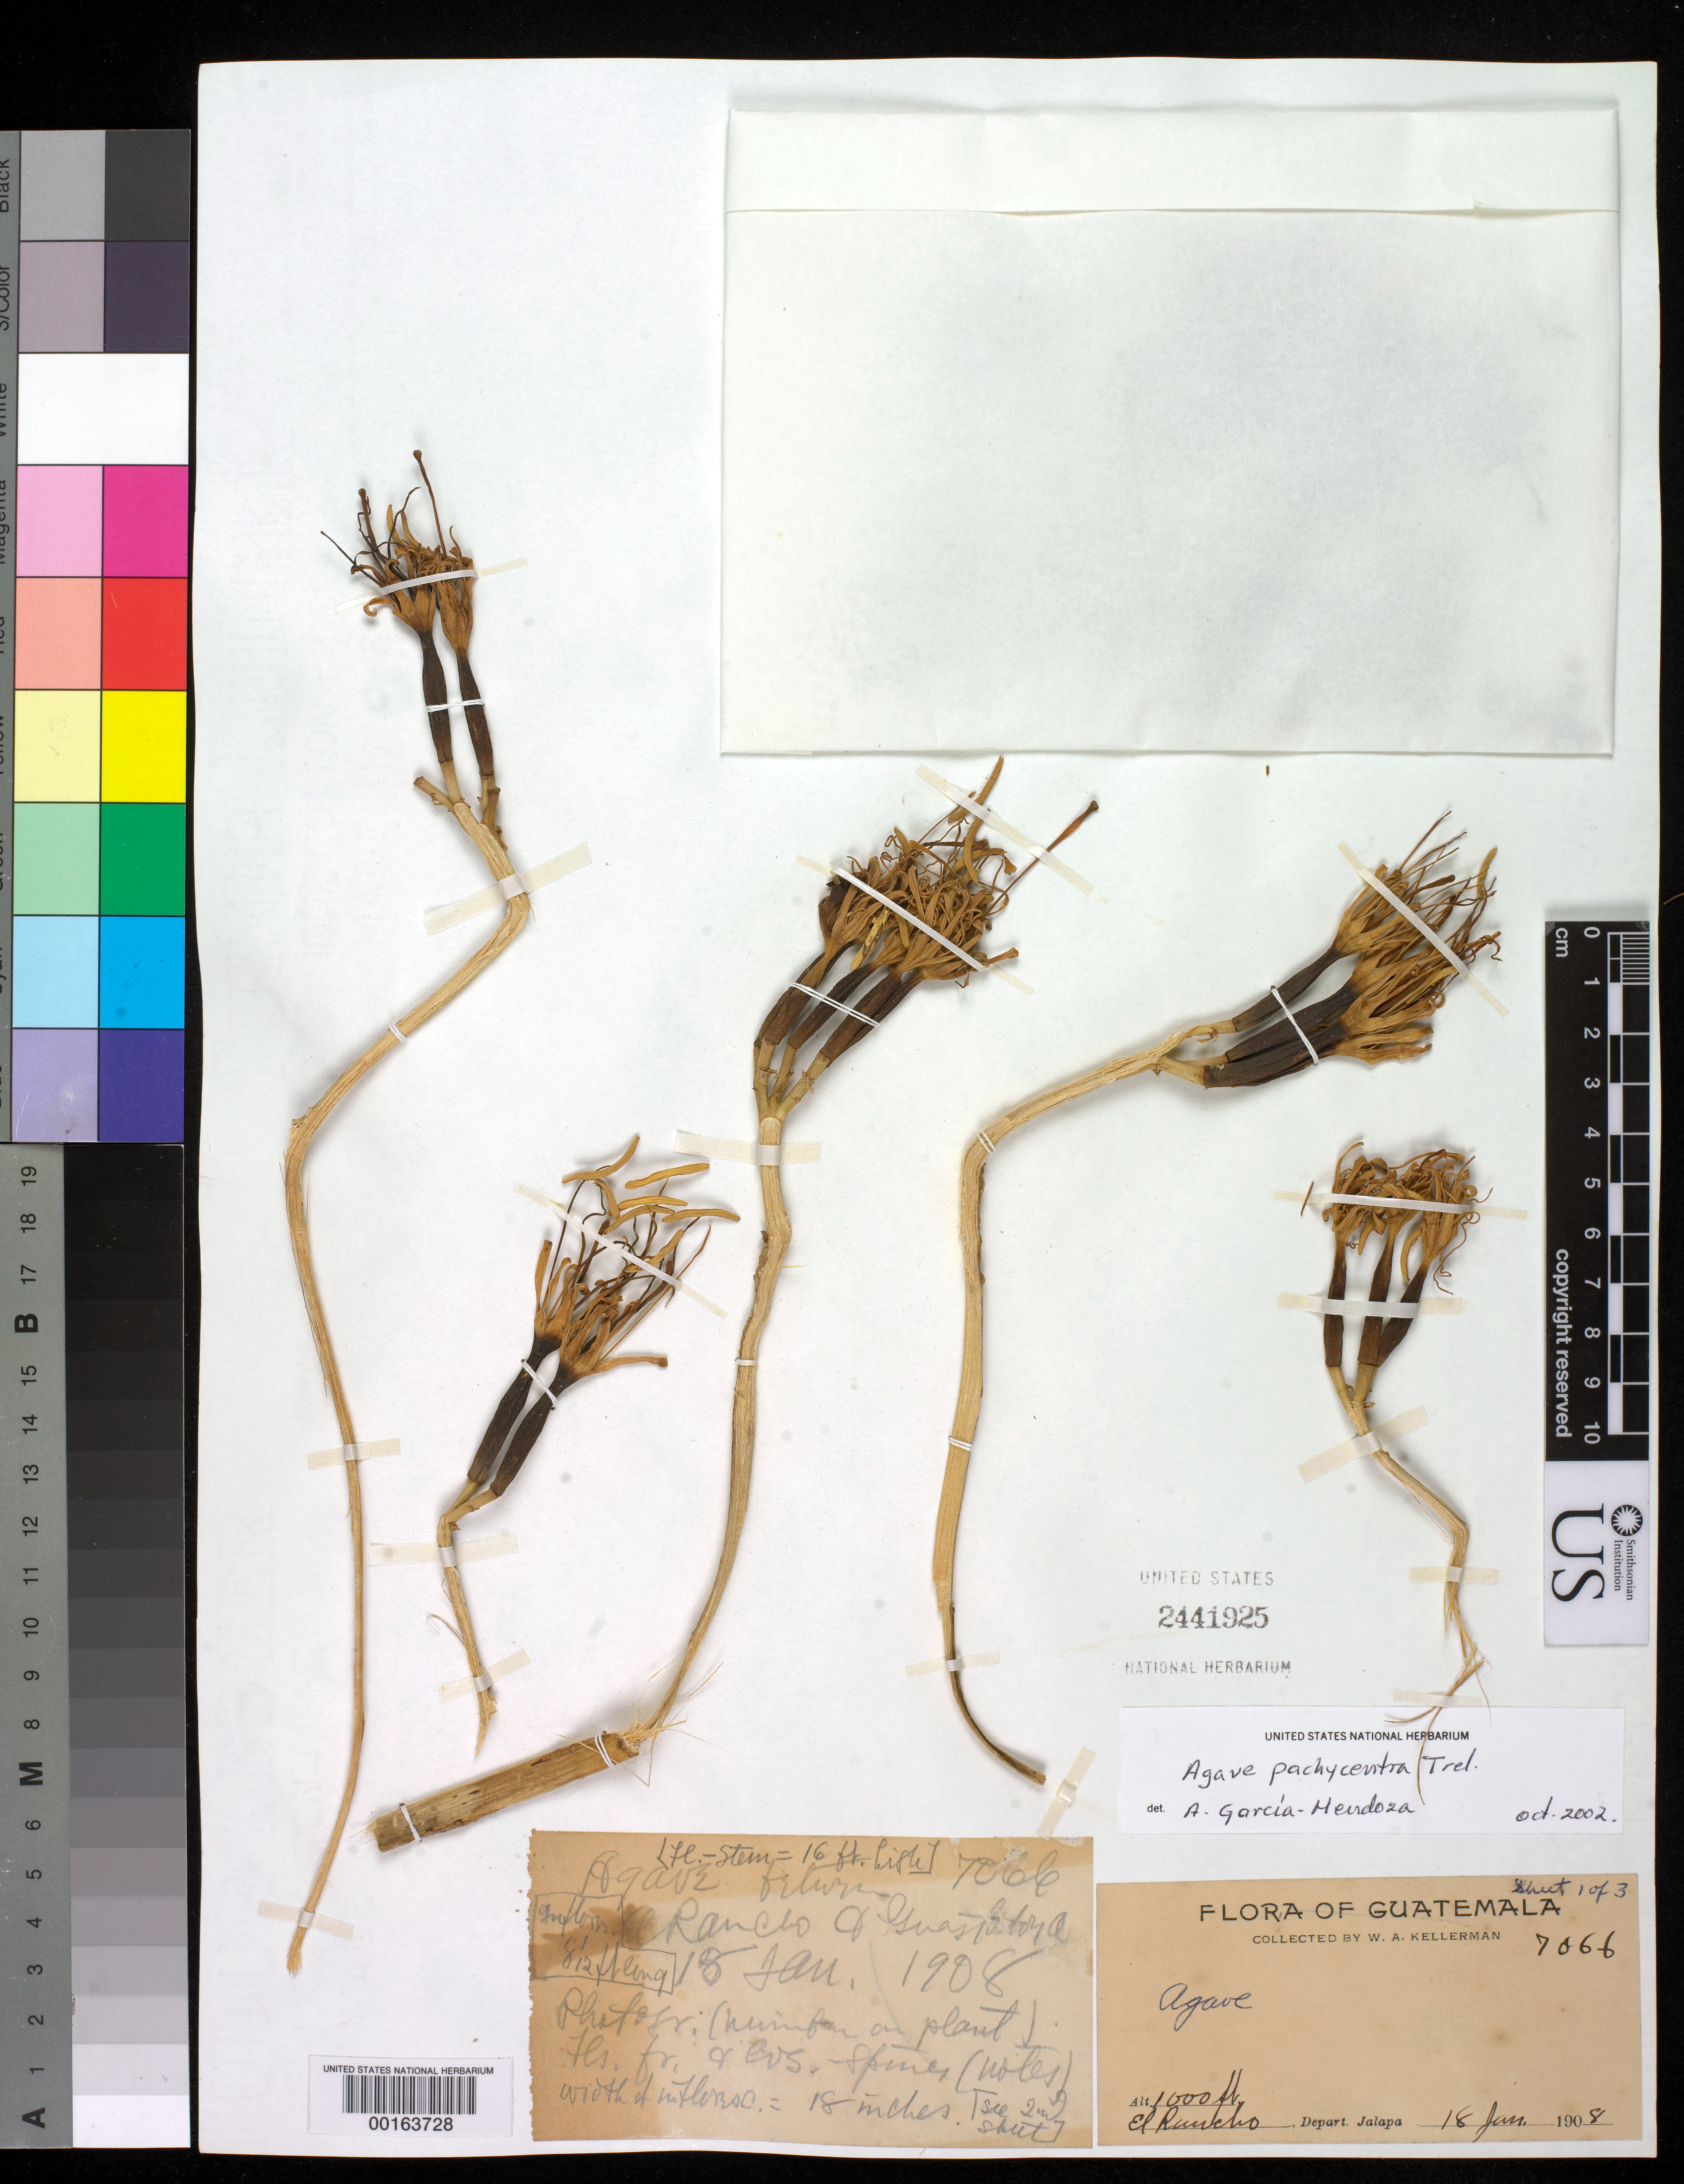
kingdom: Plantae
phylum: Tracheophyta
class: Liliopsida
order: Asparagales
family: Asparagaceae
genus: Agave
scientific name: Agave pachycentra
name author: Trel.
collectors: W. A. Kellerman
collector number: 7066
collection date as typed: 10 Jan 1908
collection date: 1908-01-10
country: Guatemala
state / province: Jalapa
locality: El Rancho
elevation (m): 305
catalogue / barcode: US 2441925